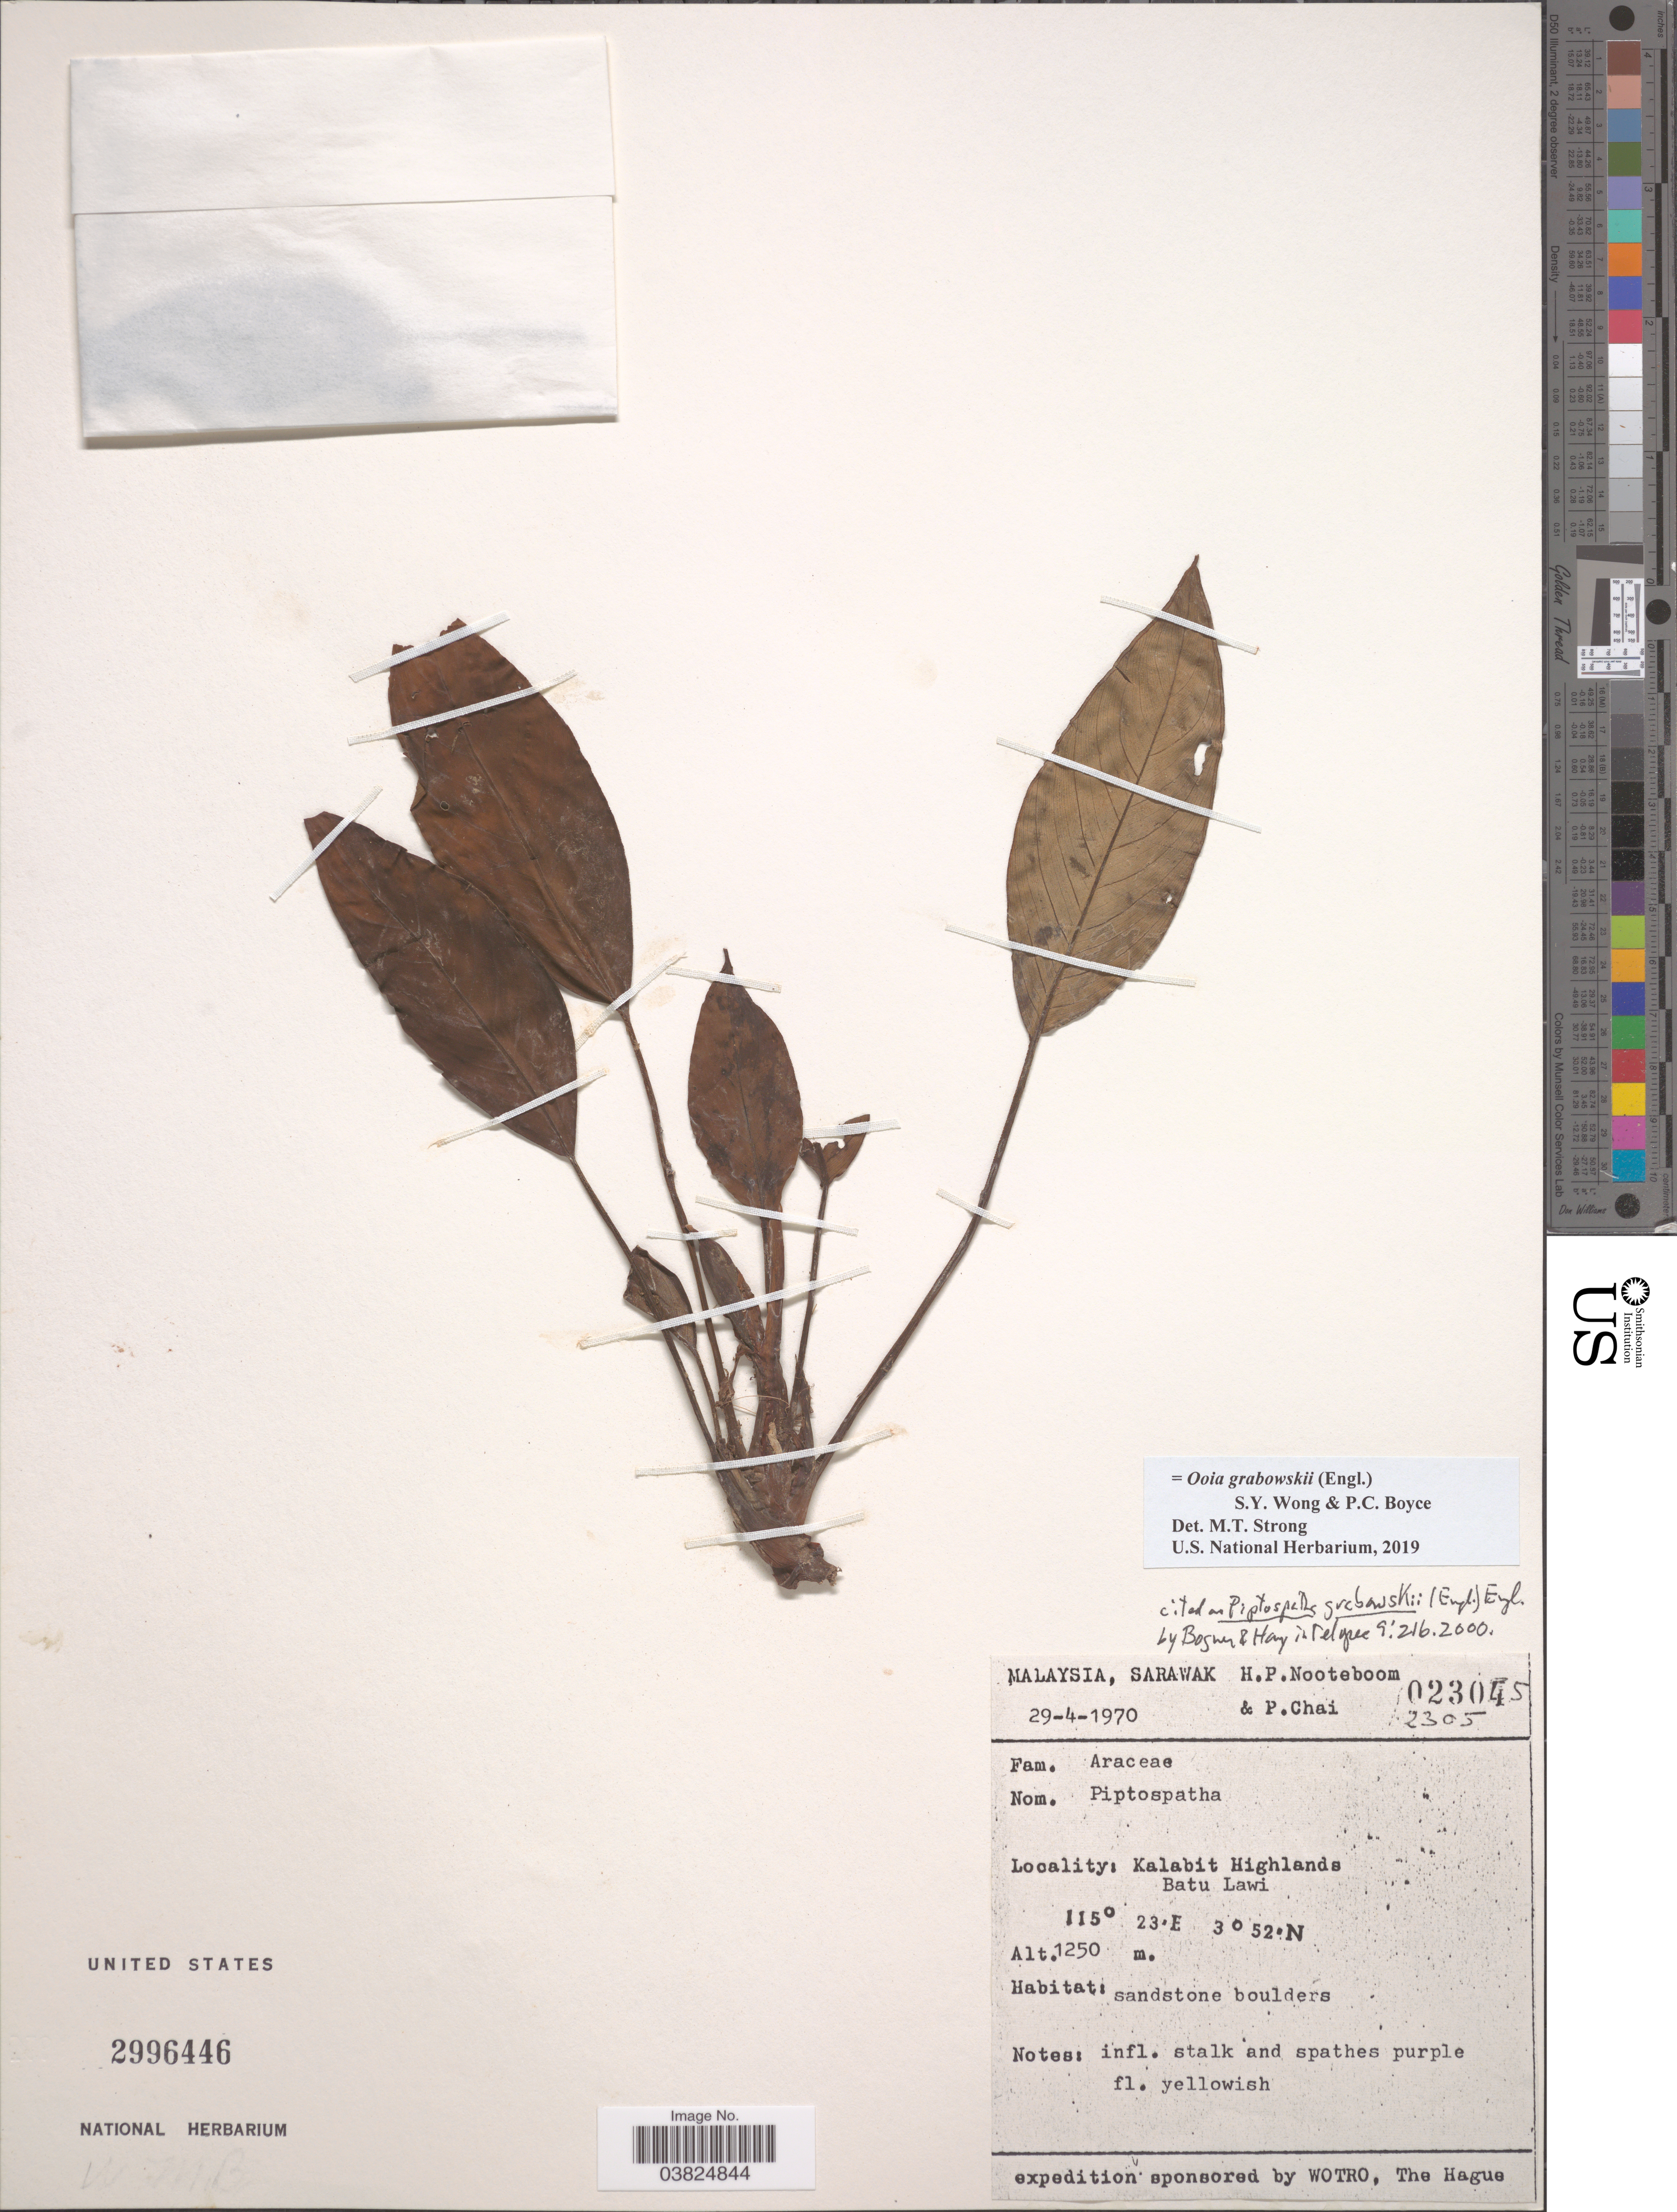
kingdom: Plantae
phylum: Tracheophyta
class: Liliopsida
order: Alismatales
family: Araceae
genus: Ooia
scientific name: Ooia grabowskii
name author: (Engl.) S.Y. Wong & P.C. Boyce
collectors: H. P. Nooteboom & P. Chai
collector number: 2305*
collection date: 1970-04-29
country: Malaysia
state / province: Sarawak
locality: Kalabit Highlands, Batu Lawi.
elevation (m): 1250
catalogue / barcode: US 2996446